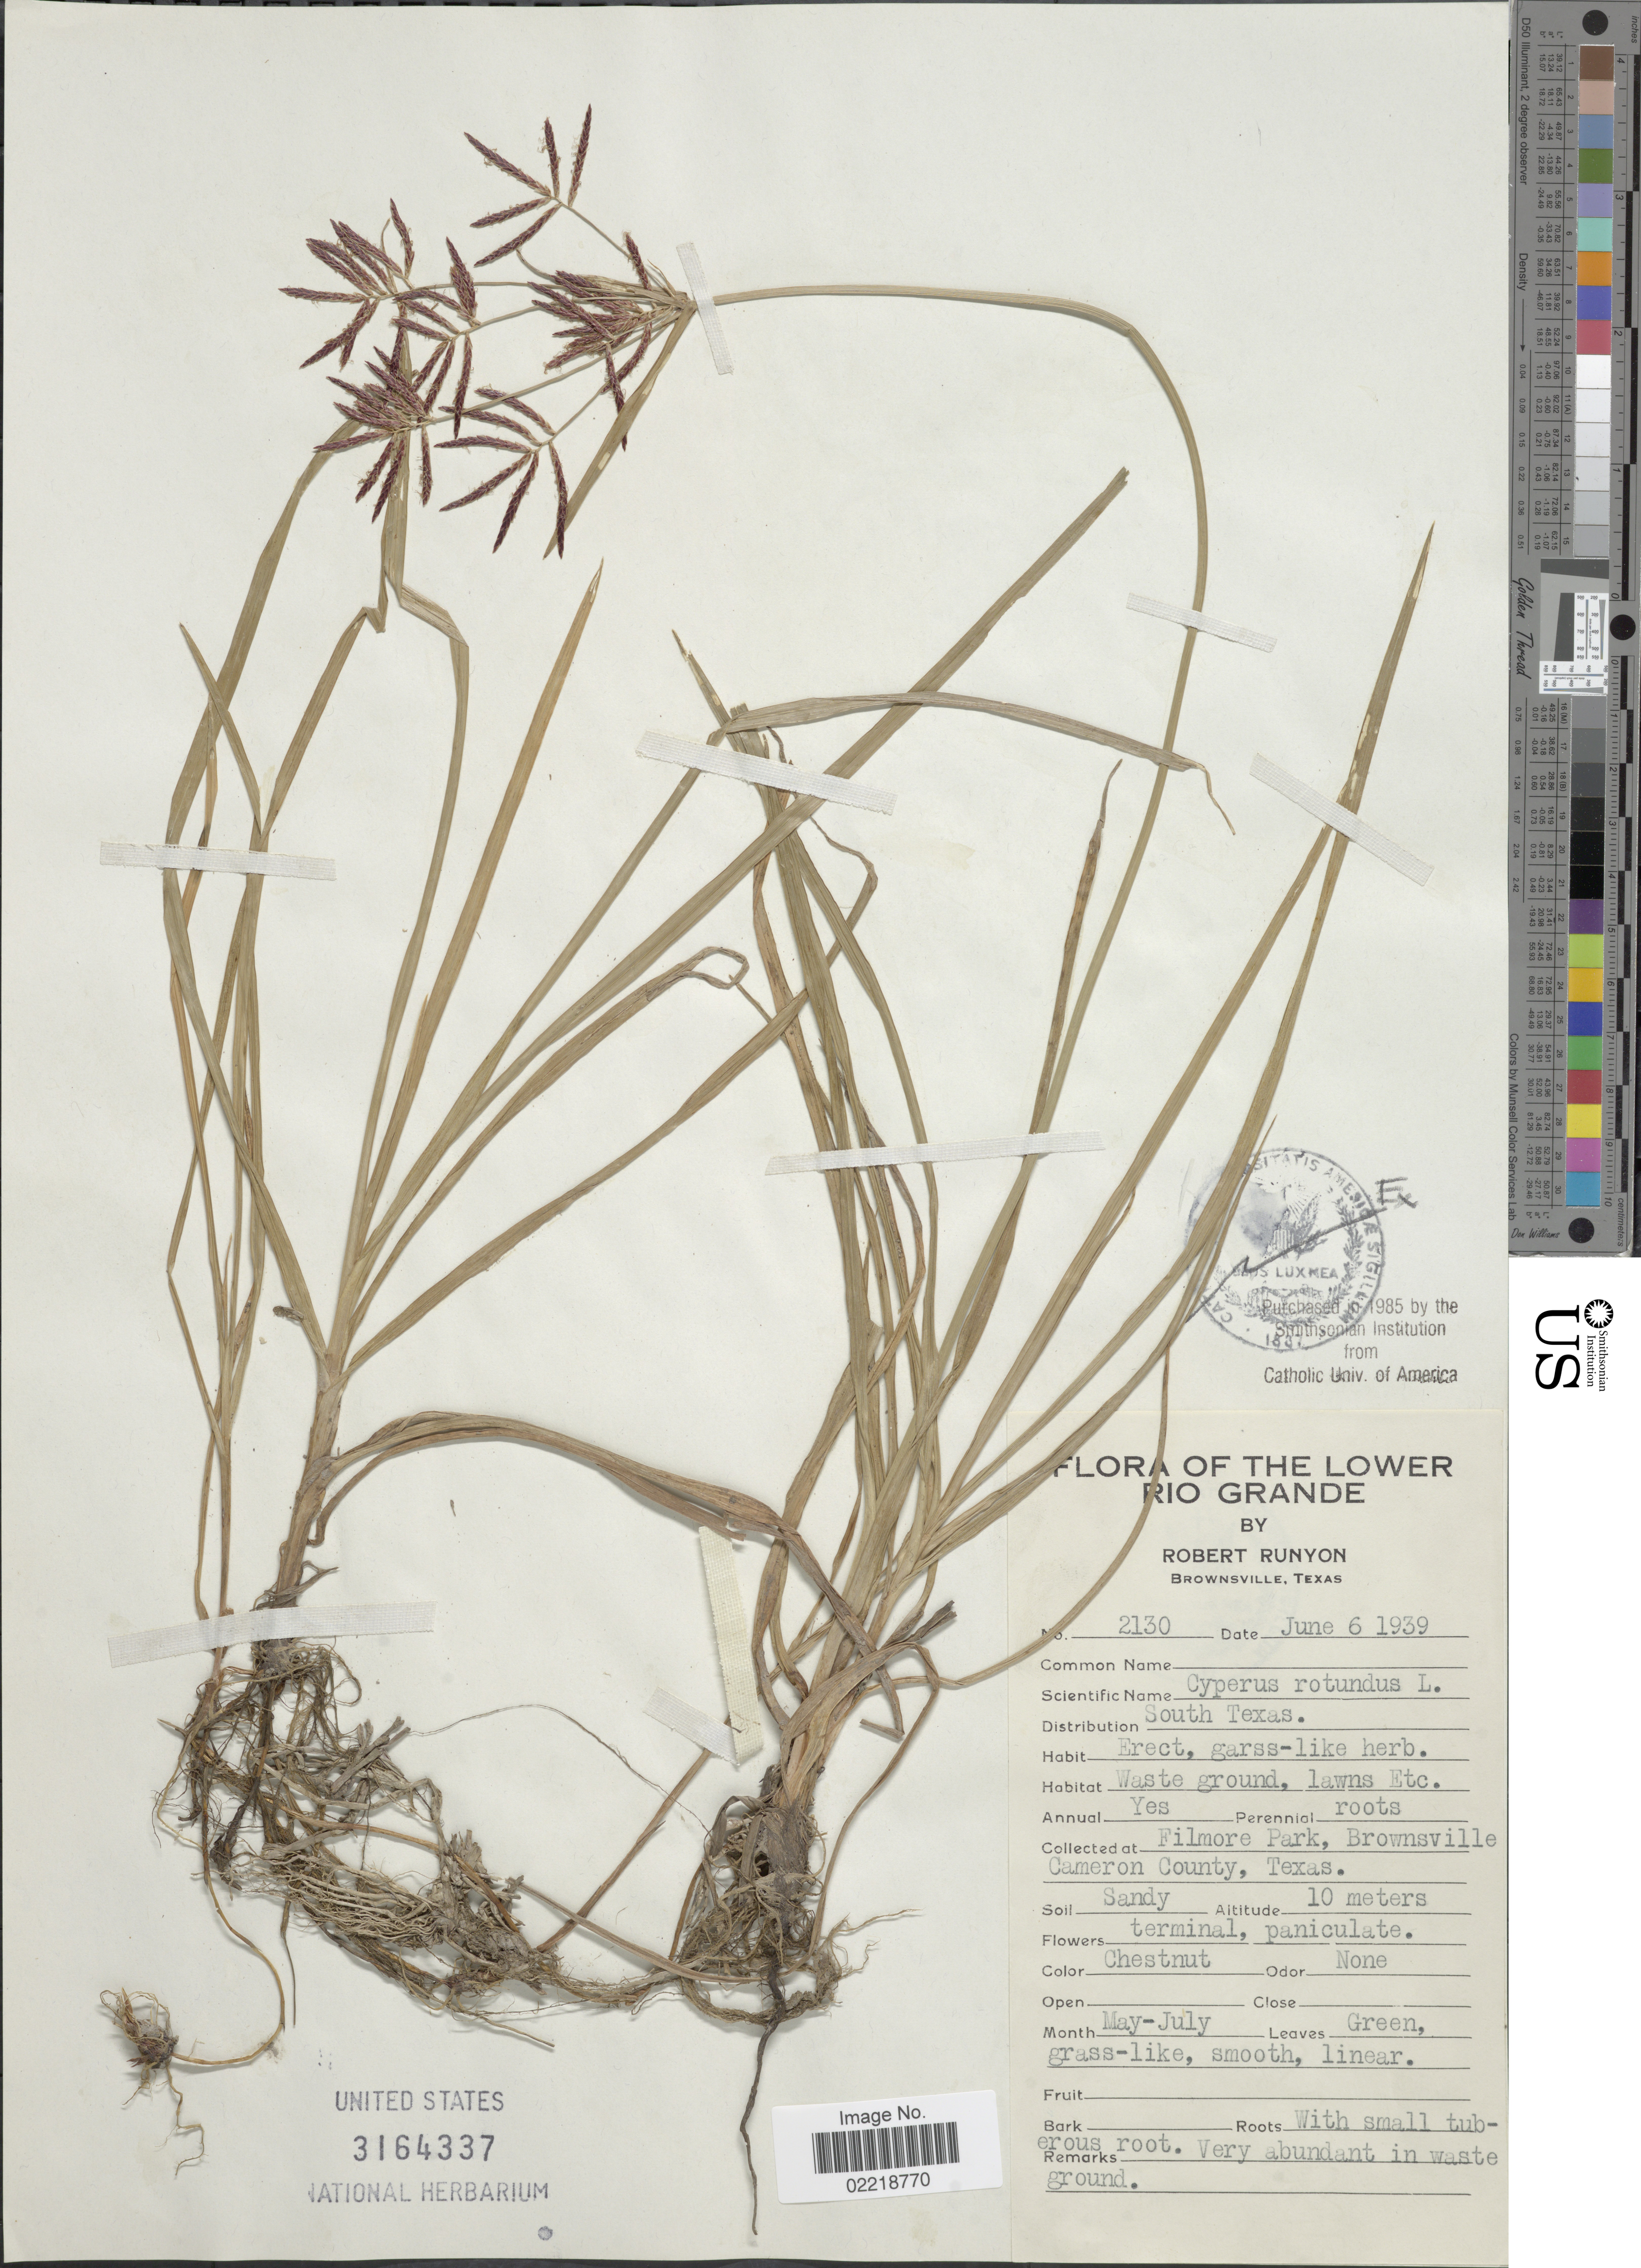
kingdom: Plantae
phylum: Tracheophyta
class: Liliopsida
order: Poales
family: Cyperaceae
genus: Cyperus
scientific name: Cyperus rotundus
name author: L.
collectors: R. Runyon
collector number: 2130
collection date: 1939-06-06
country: United States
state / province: Texas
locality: Lower Rio Grande. Filmore Park, Brownsville Cameron County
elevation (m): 10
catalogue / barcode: US 3164337